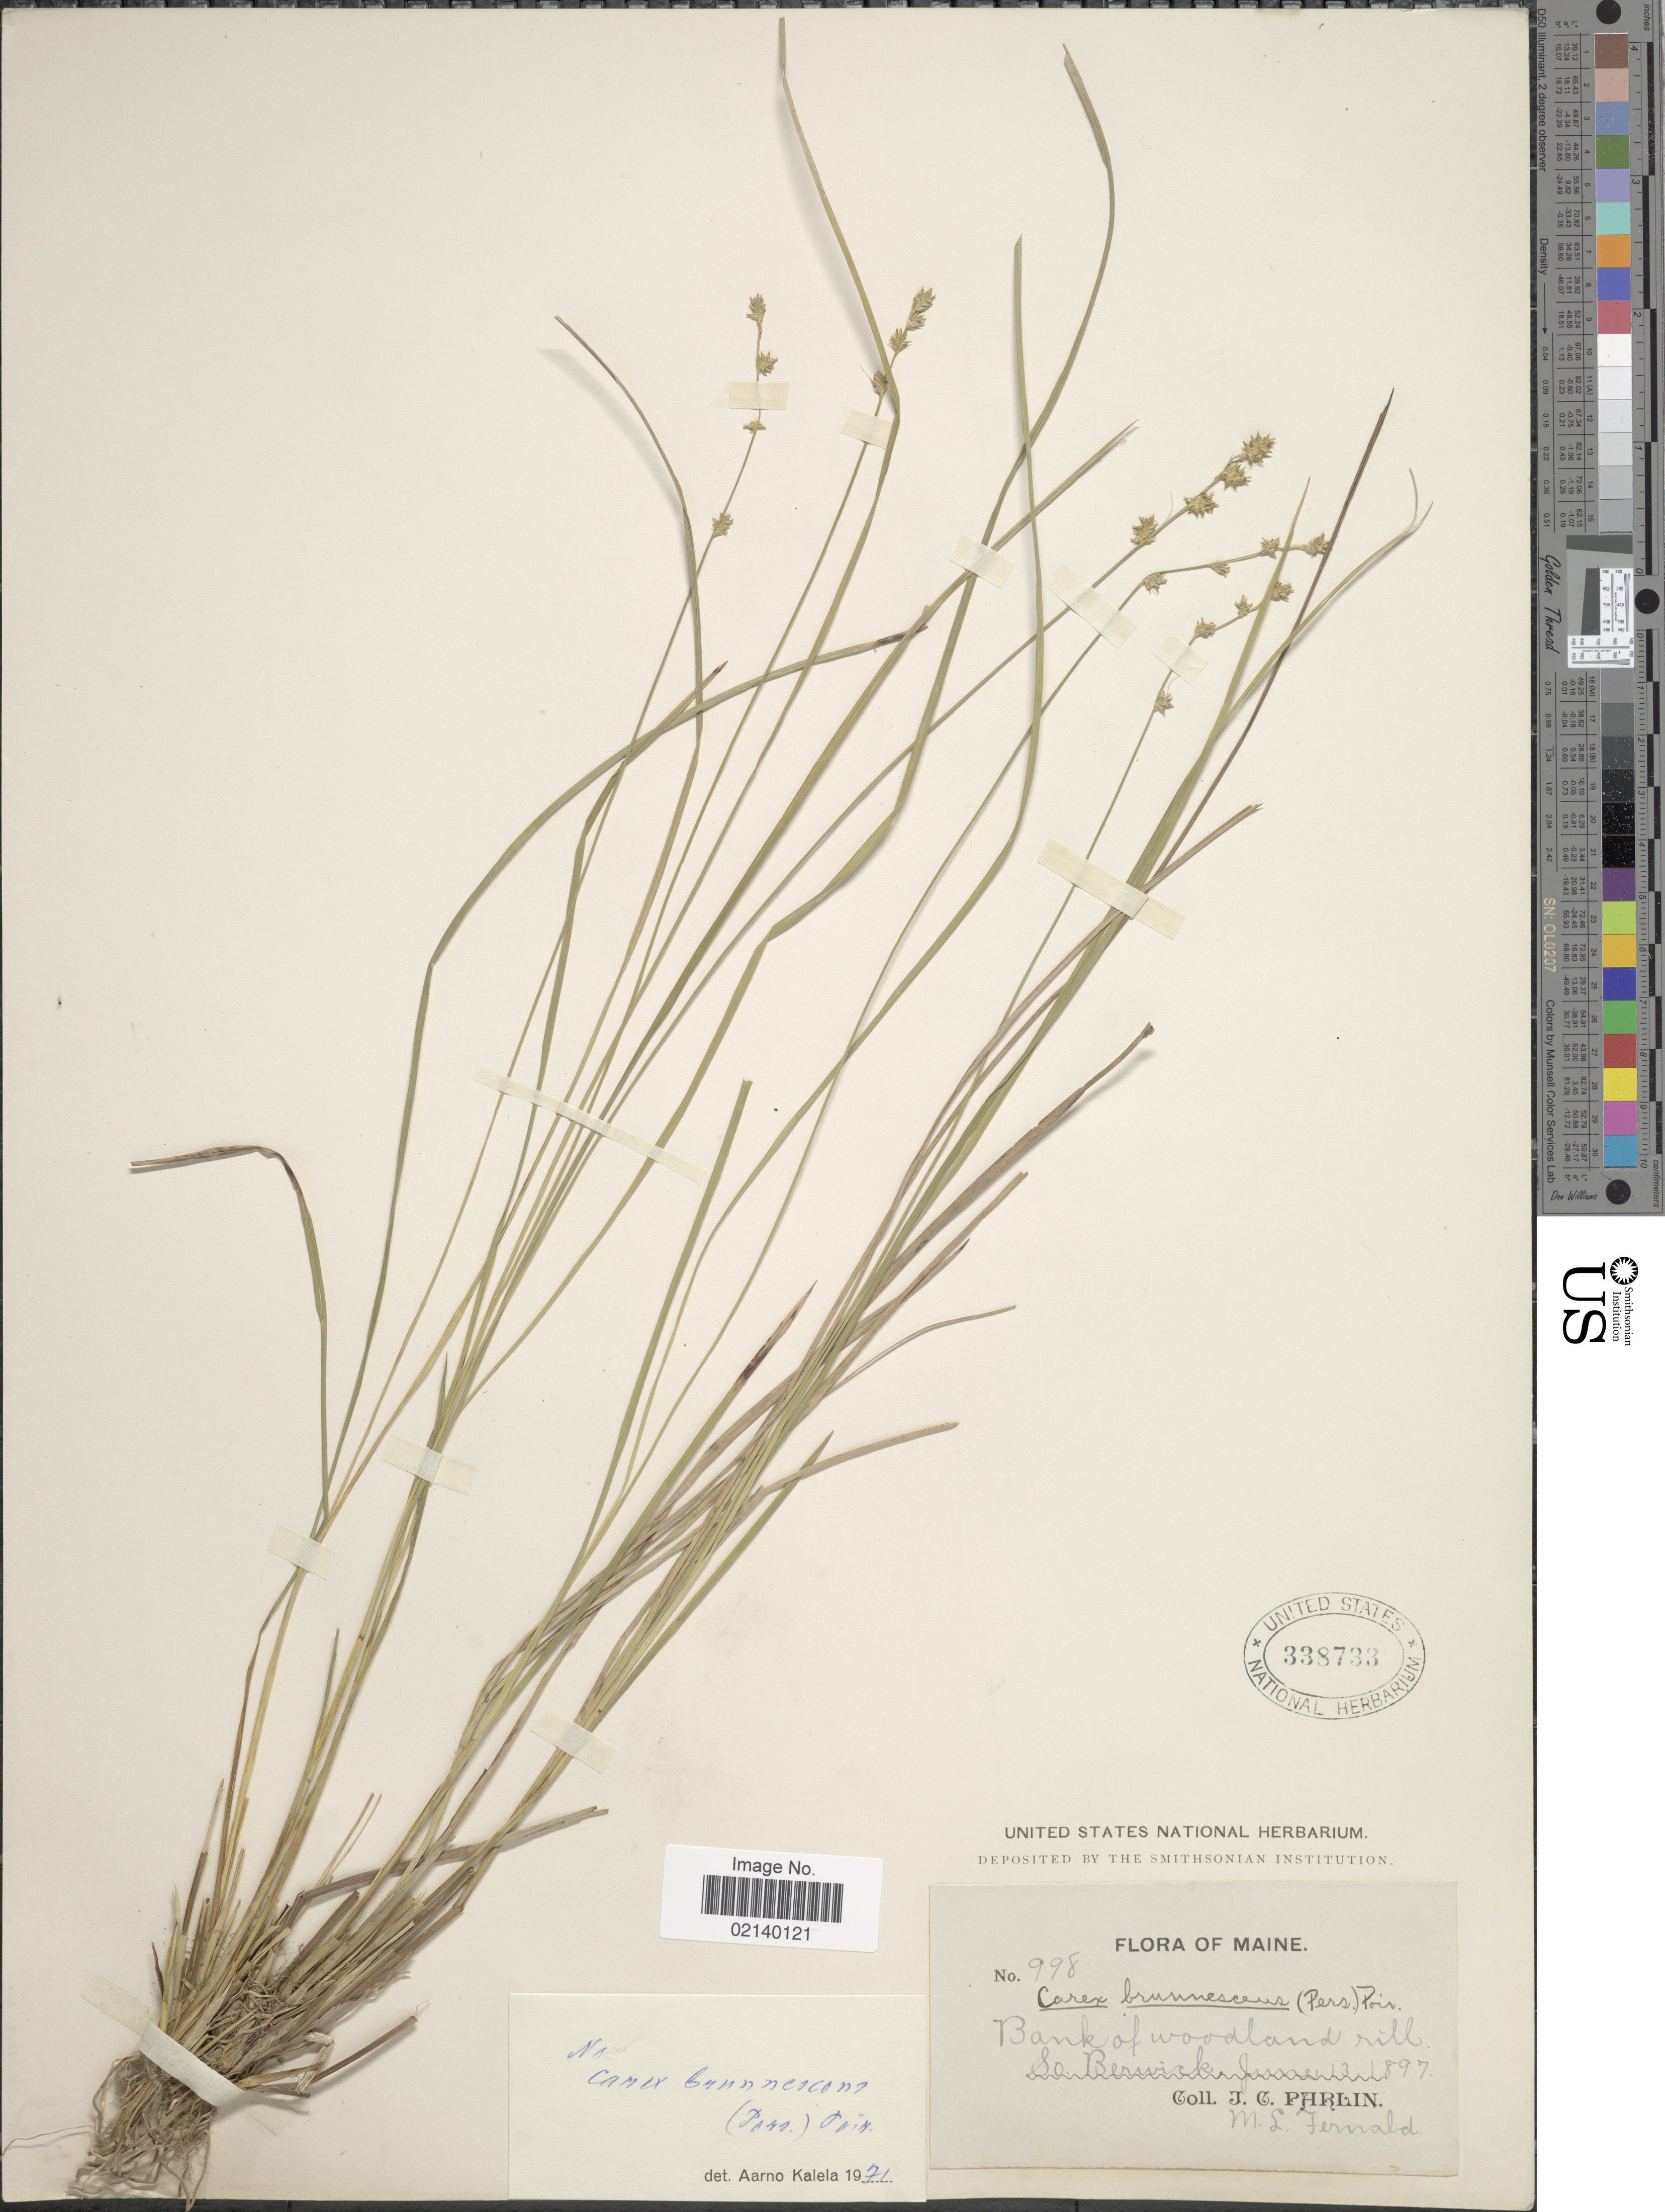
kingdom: Plantae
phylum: Tracheophyta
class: Liliopsida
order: Poales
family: Cyperaceae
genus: Carex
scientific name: Carex atlantica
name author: L.H. Bailey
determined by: Strong, Mark T., (BOT), Smithsonian Institution - National Museum of Natural History (UNITED STATES)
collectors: J. Parlin & M. L. Fernald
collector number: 998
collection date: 1897-06-13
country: United States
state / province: Maine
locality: Bank of woodland rill, So. Berwick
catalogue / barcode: US 338733